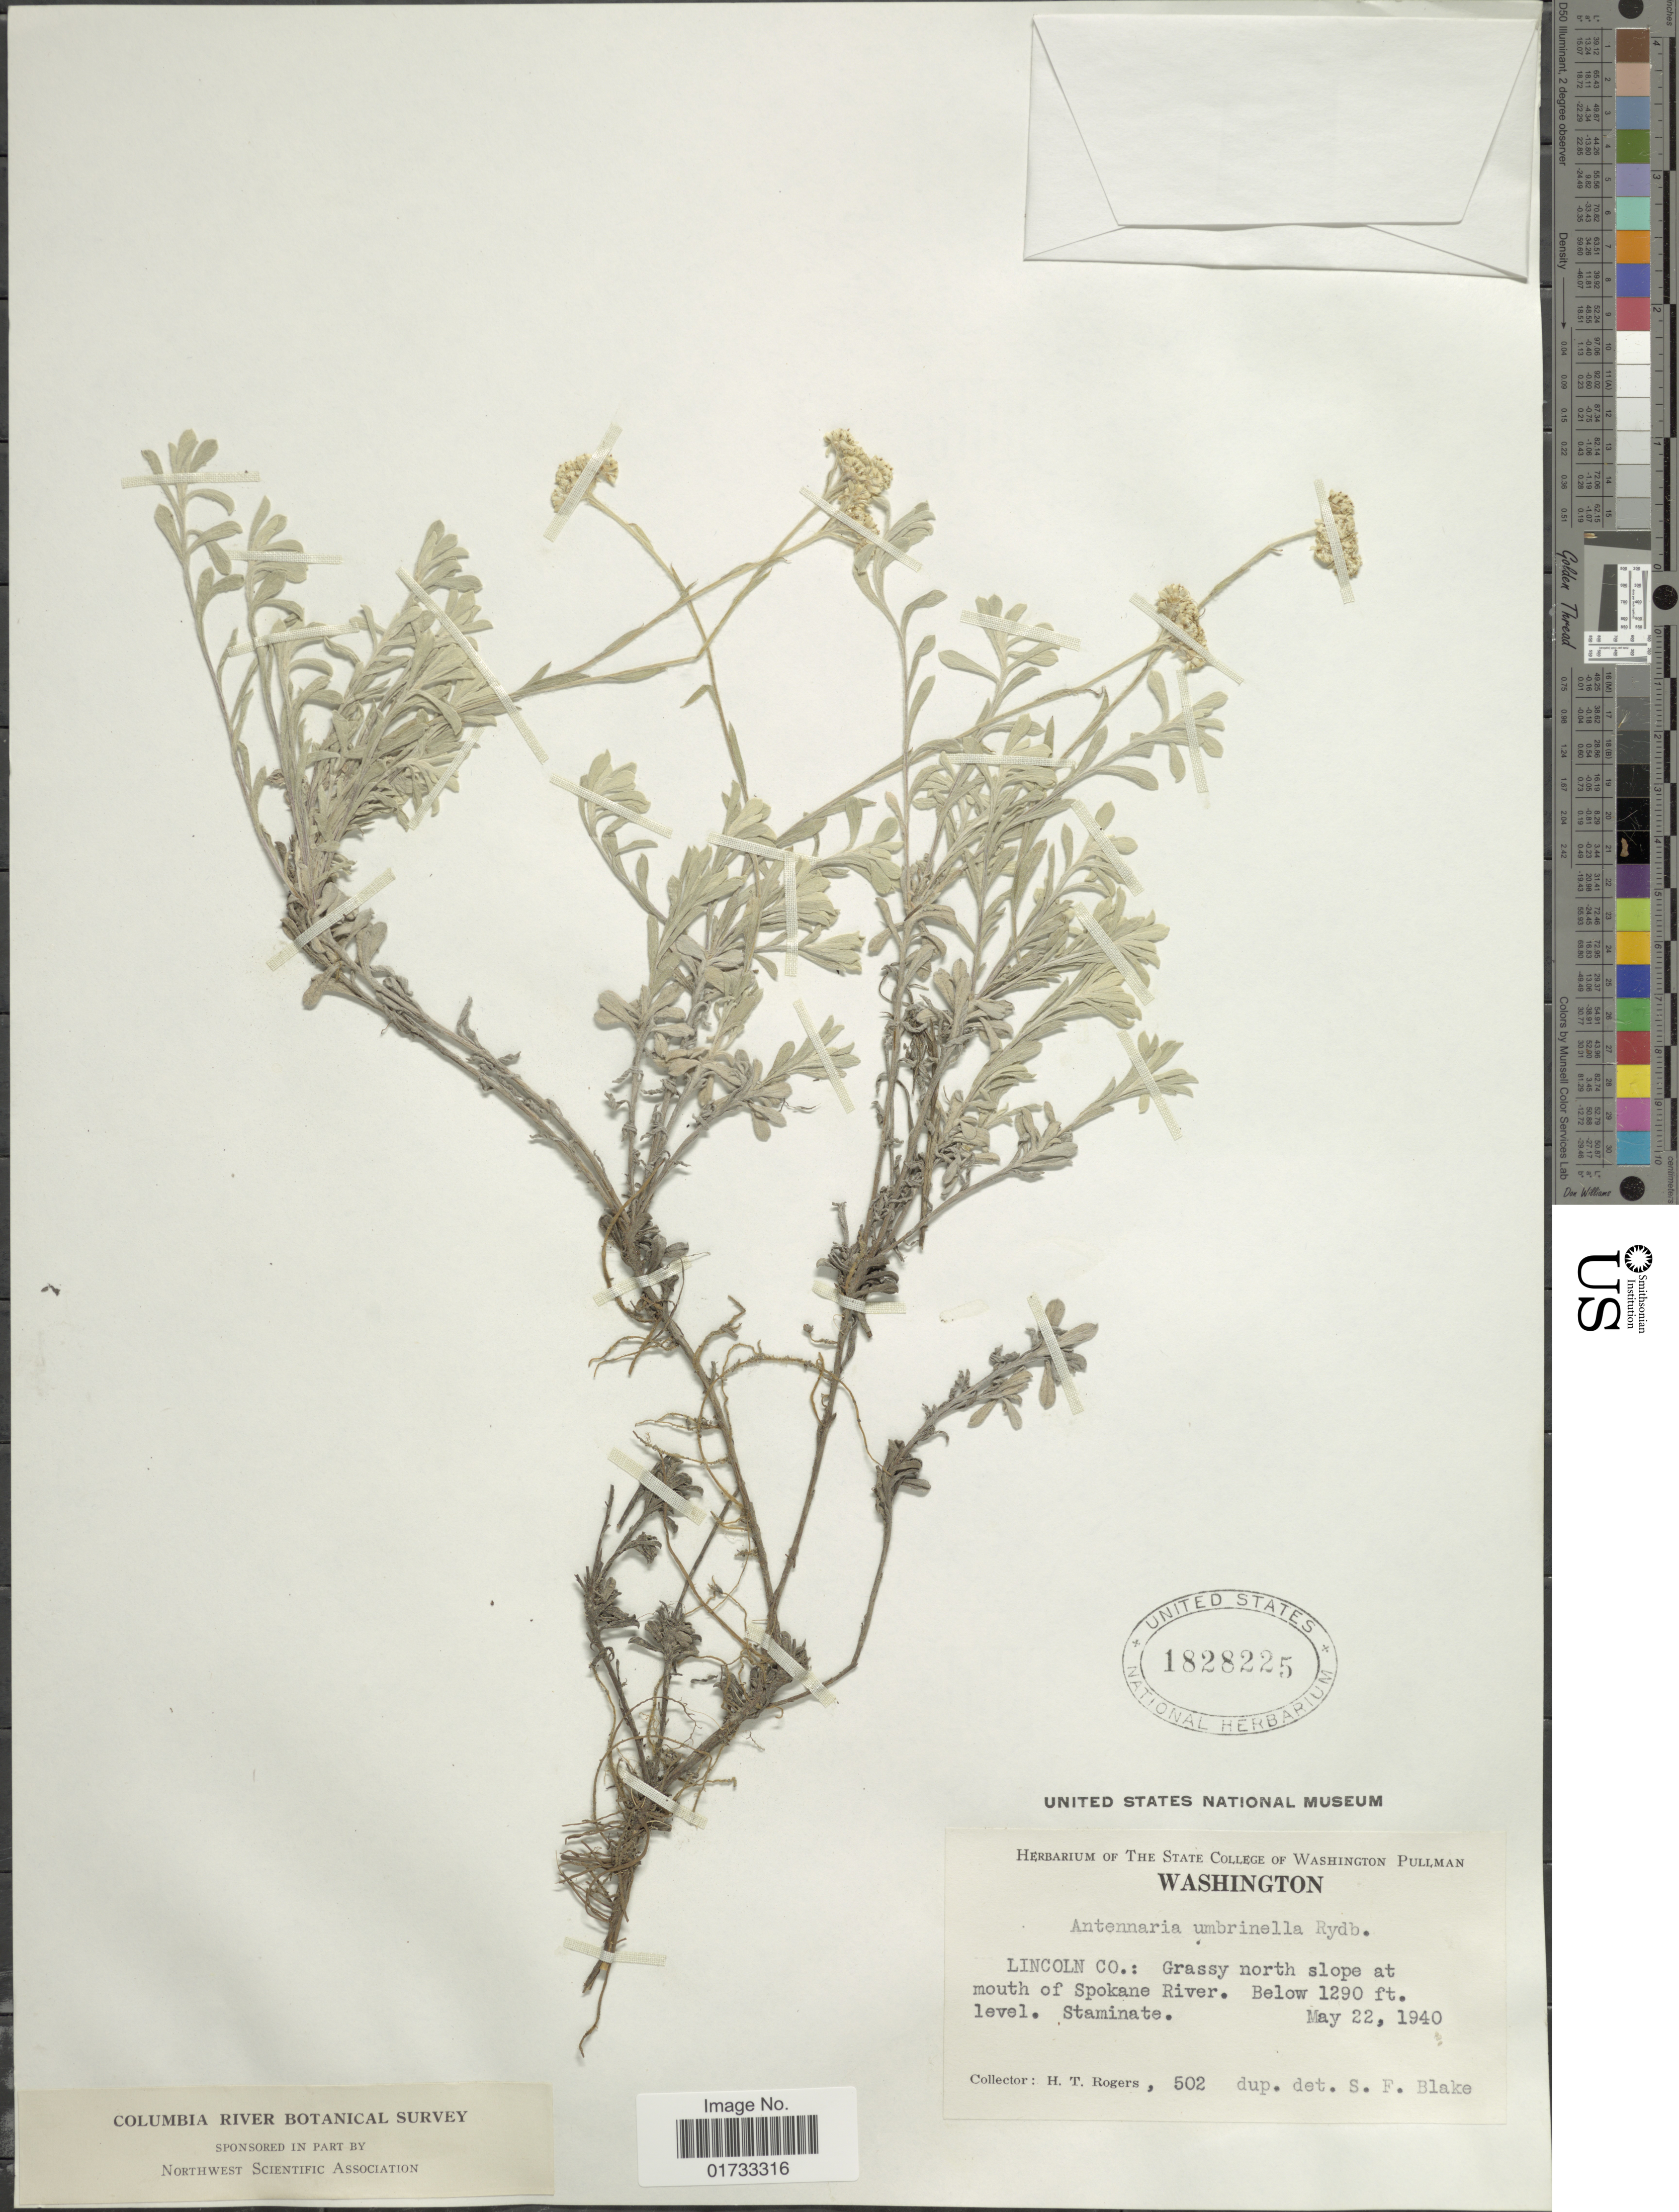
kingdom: Plantae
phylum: Tracheophyta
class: Magnoliopsida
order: Asterales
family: Asteraceae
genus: Antennaria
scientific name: Antennaria umbrinella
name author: Rydb.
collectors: H. Rogers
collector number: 502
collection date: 1940-05-22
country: United States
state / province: Washington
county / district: Lincoln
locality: Lincoln Co.: grasy north slope at mouth of Spokane River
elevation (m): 393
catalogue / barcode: US 1828225